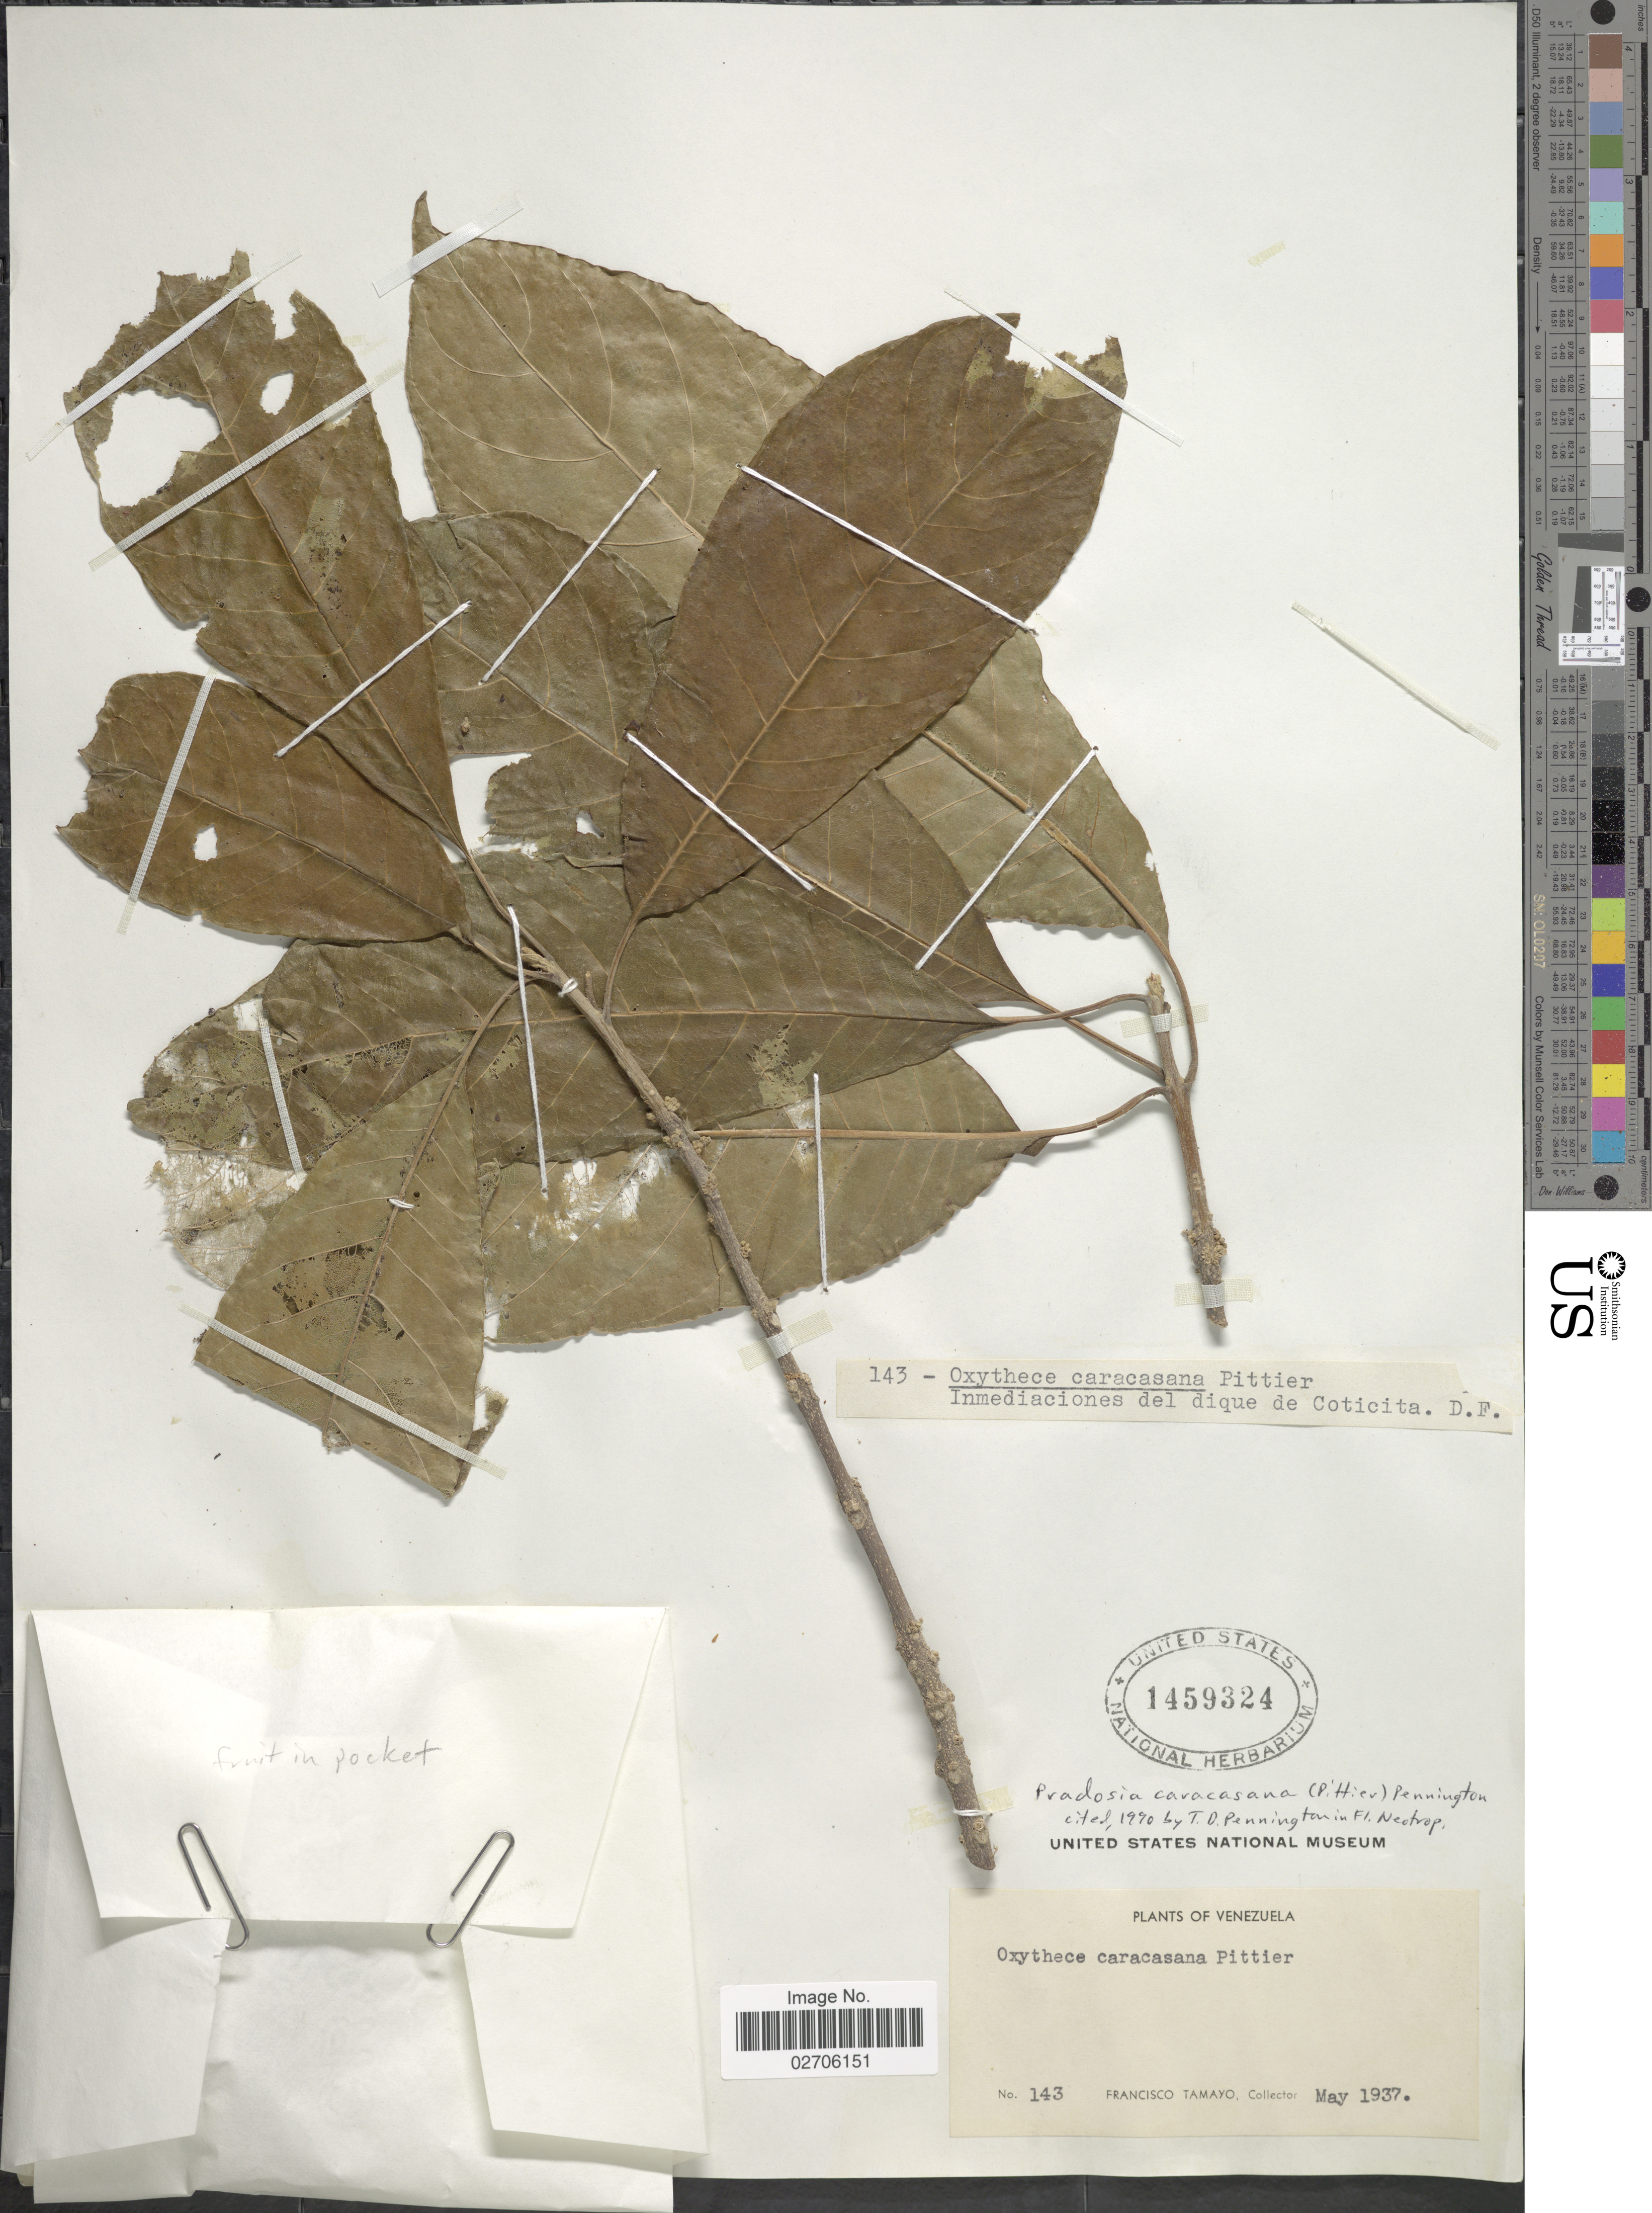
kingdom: Plantae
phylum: Tracheophyta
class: Magnoliopsida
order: Ericales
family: Sapotaceae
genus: Pradosia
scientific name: Pradosia caracasana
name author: (Pittier) T.D. Penn.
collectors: F. Tamayo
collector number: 143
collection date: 1937-05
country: Venezuela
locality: Inmediaciones del dique de Coticita, D.F.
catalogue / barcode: US 1459324